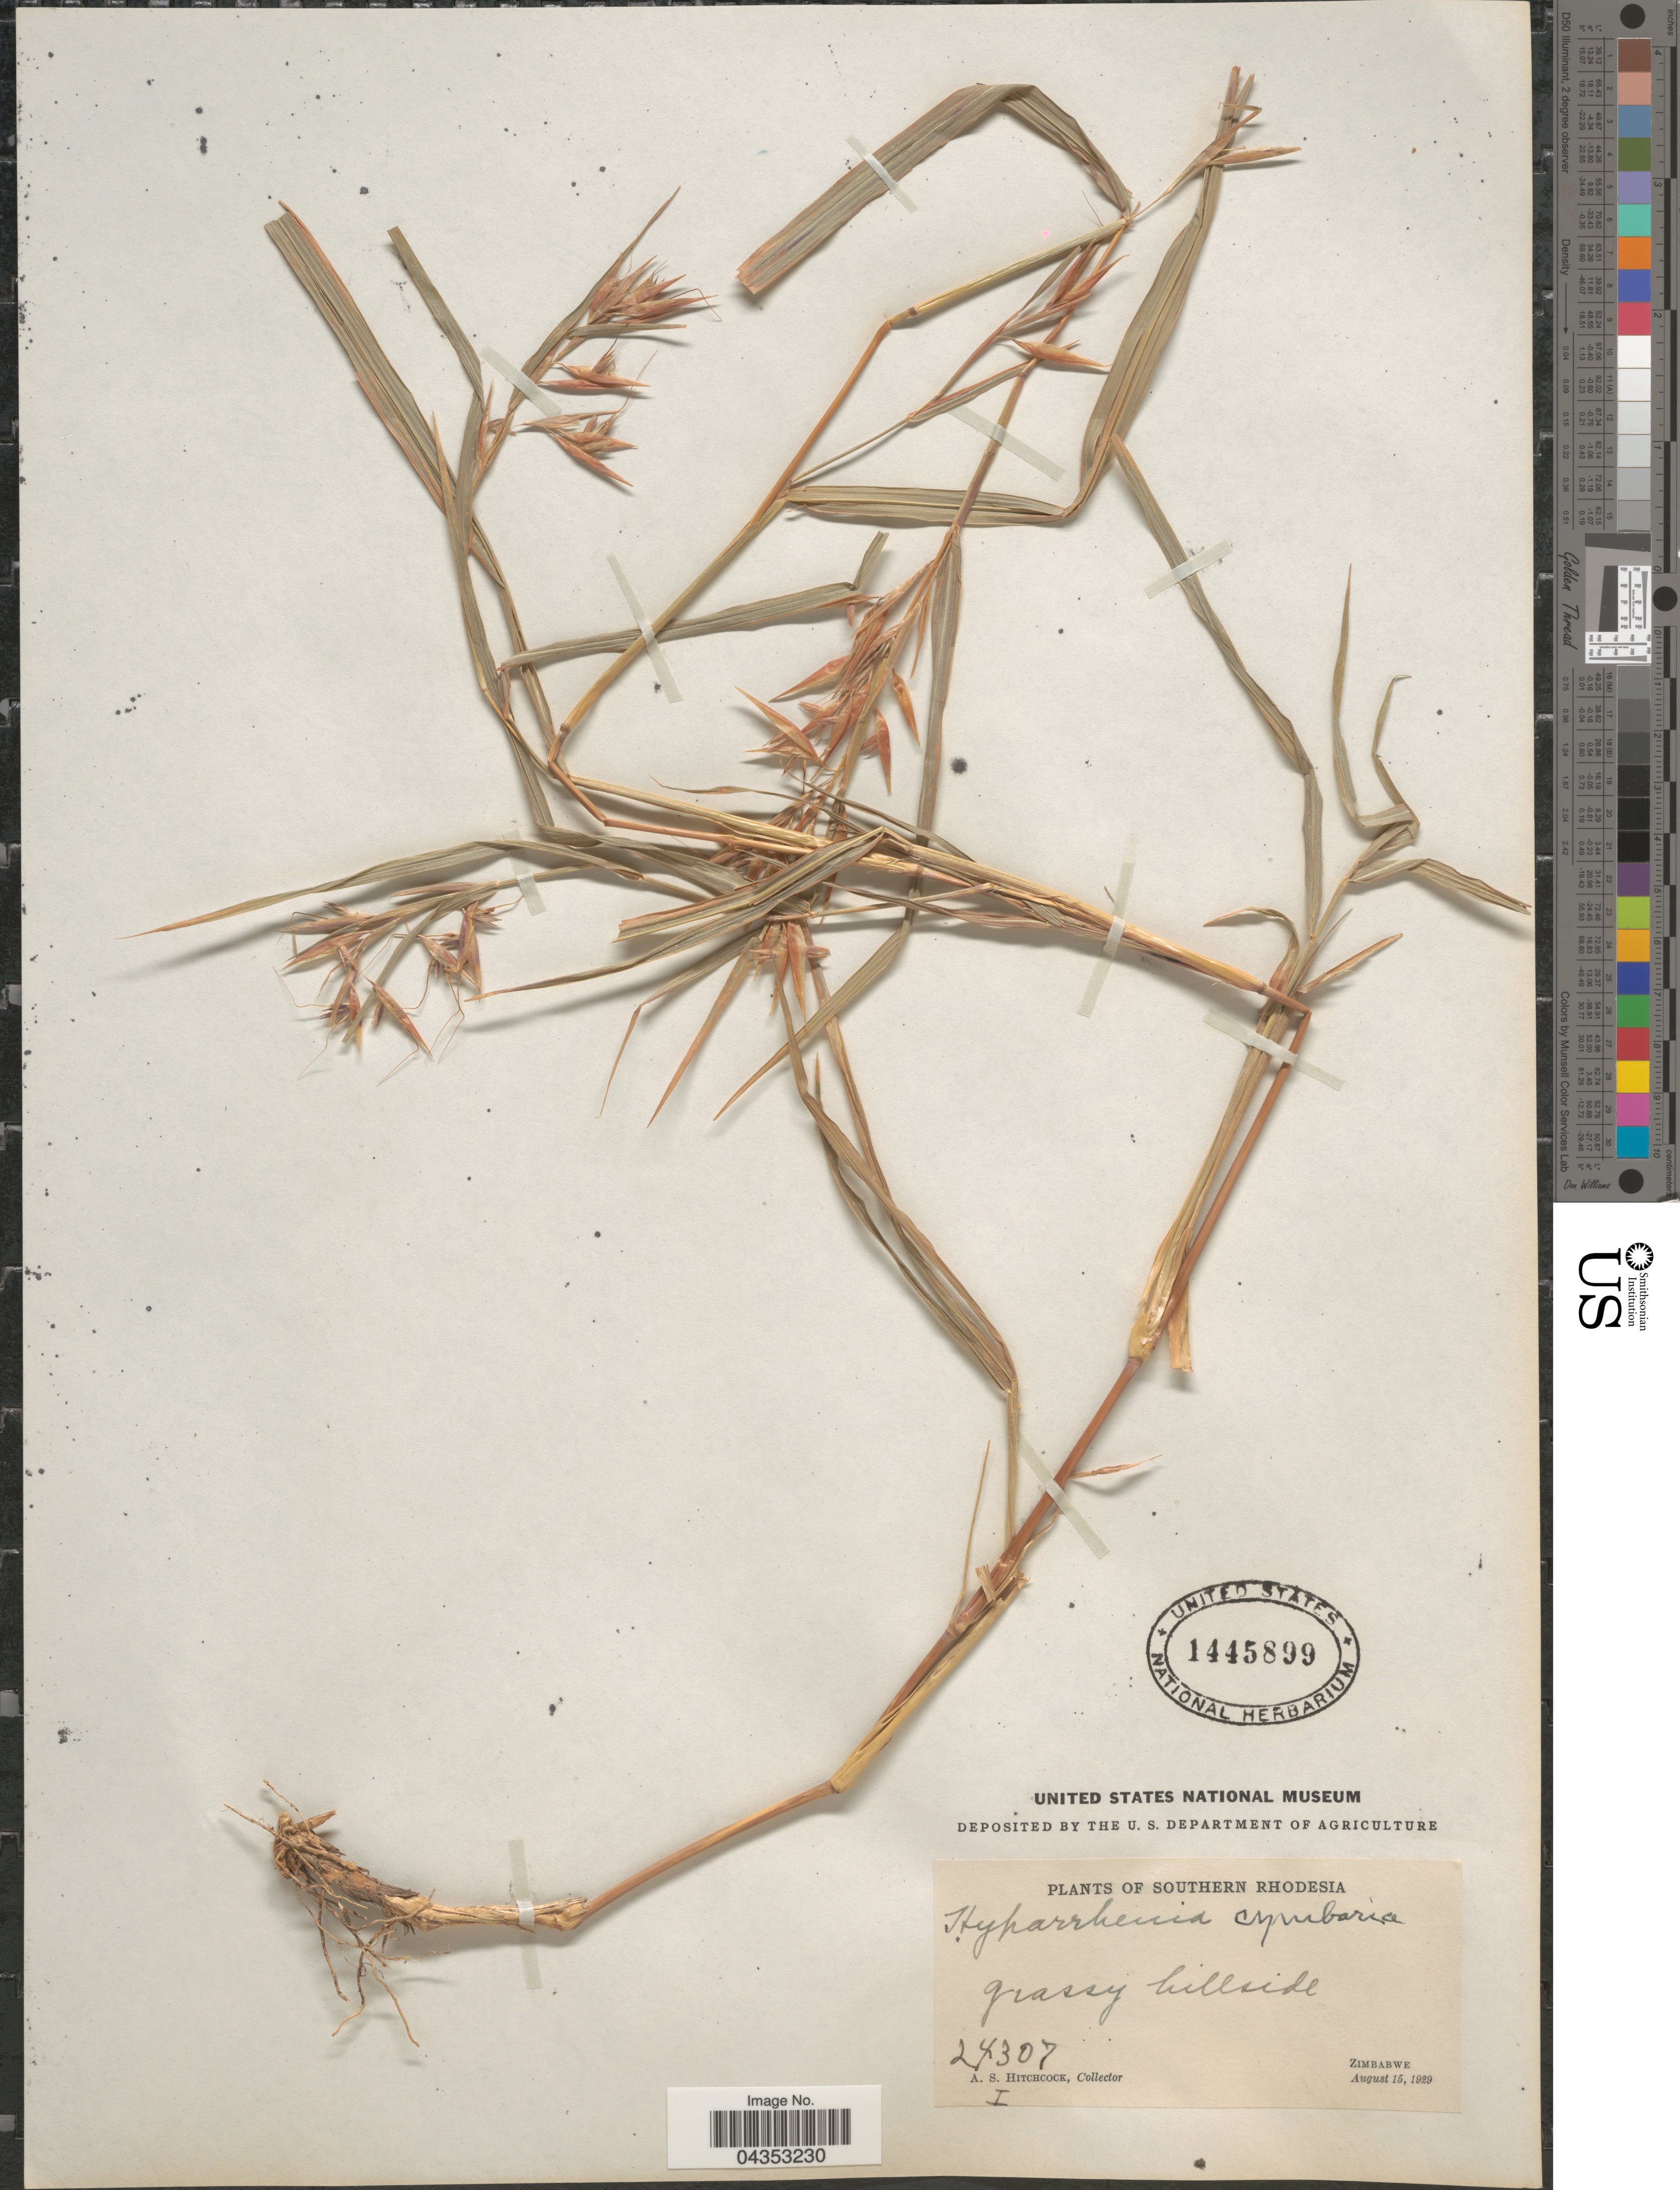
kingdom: Plantae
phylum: Tracheophyta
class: Liliopsida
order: Poales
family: Poaceae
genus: Hyparrhenia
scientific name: Hyparrhenia cymbaria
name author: (L.) Stapf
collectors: A. S. Hitchcock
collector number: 24307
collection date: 1929-08-15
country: Zimbabwe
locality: Southern Rhodesia. Grassy hillside.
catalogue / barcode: US 1445899